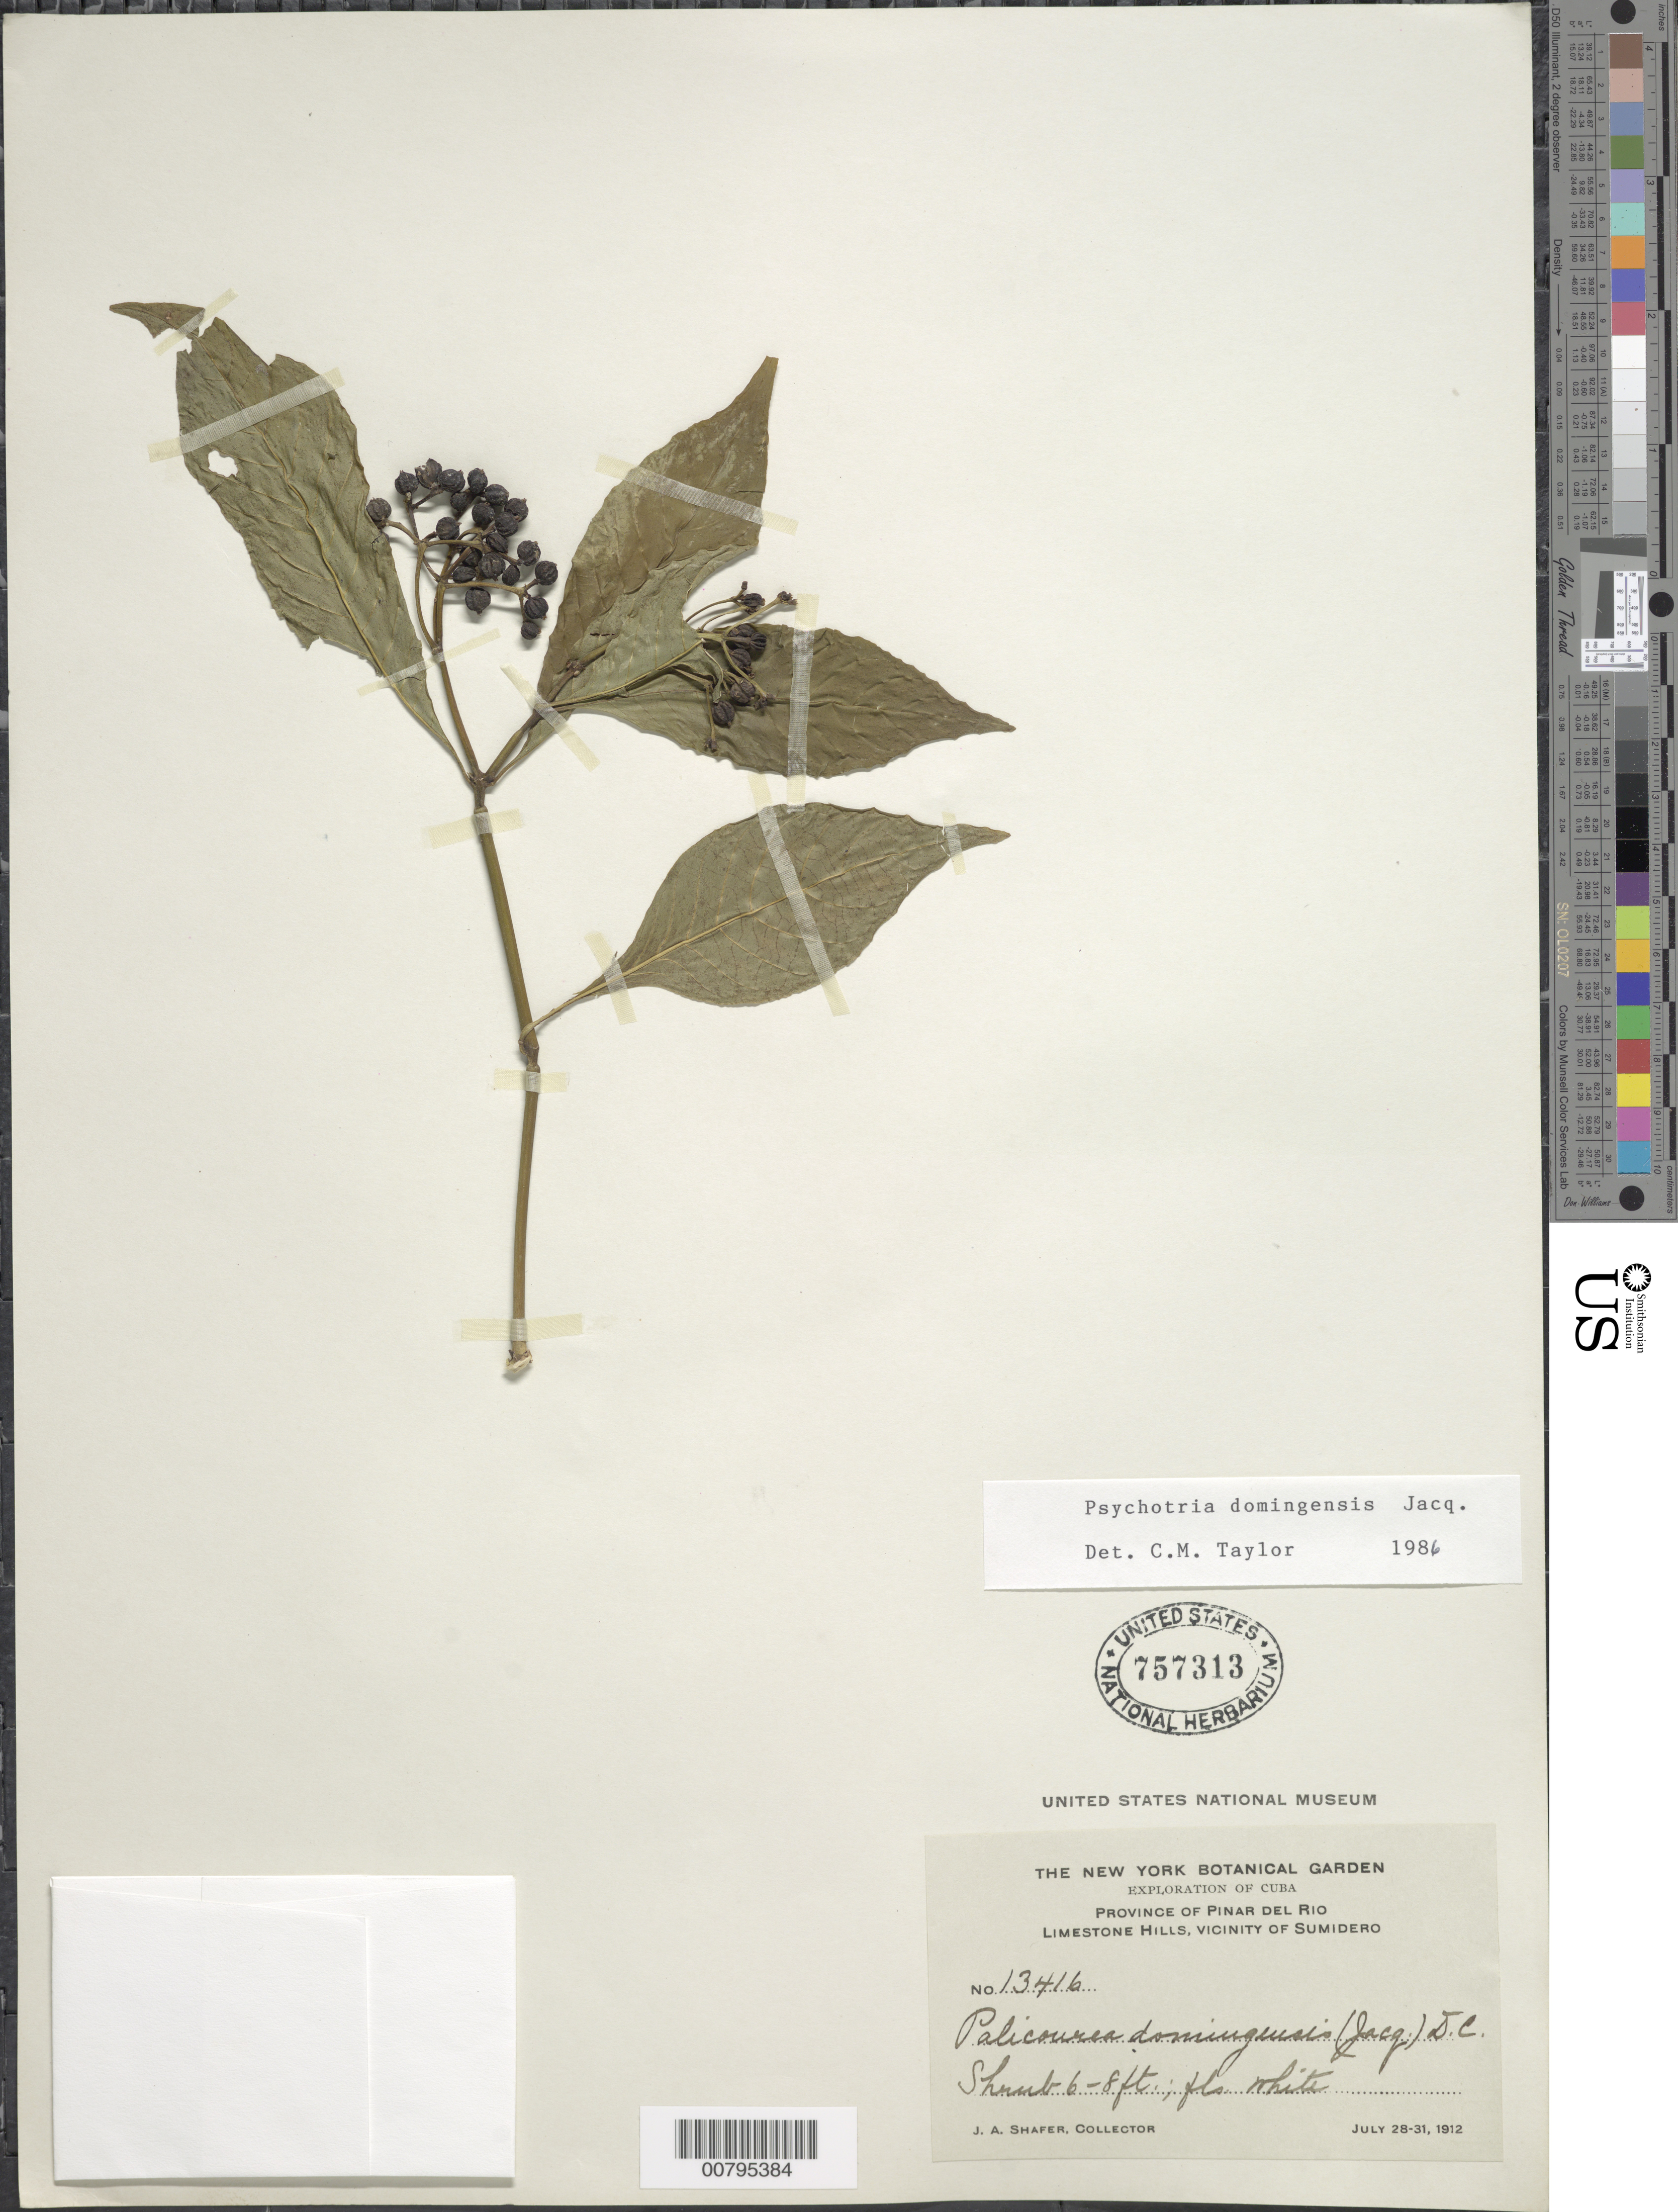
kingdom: Plantae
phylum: Tracheophyta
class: Magnoliopsida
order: Gentianales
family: Rubiaceae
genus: Psychotria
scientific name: Psychotria domingensis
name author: Jacq.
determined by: Taylor, Charlotte M.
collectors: J. A. Shafer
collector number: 13416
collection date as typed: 28 Jul 1912 to 31 Jul 1912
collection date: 1912-07-28/1912-07-31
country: Cuba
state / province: Pinar del Río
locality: Vicinity of Sumidero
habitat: Limestone Hills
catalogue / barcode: US 757313